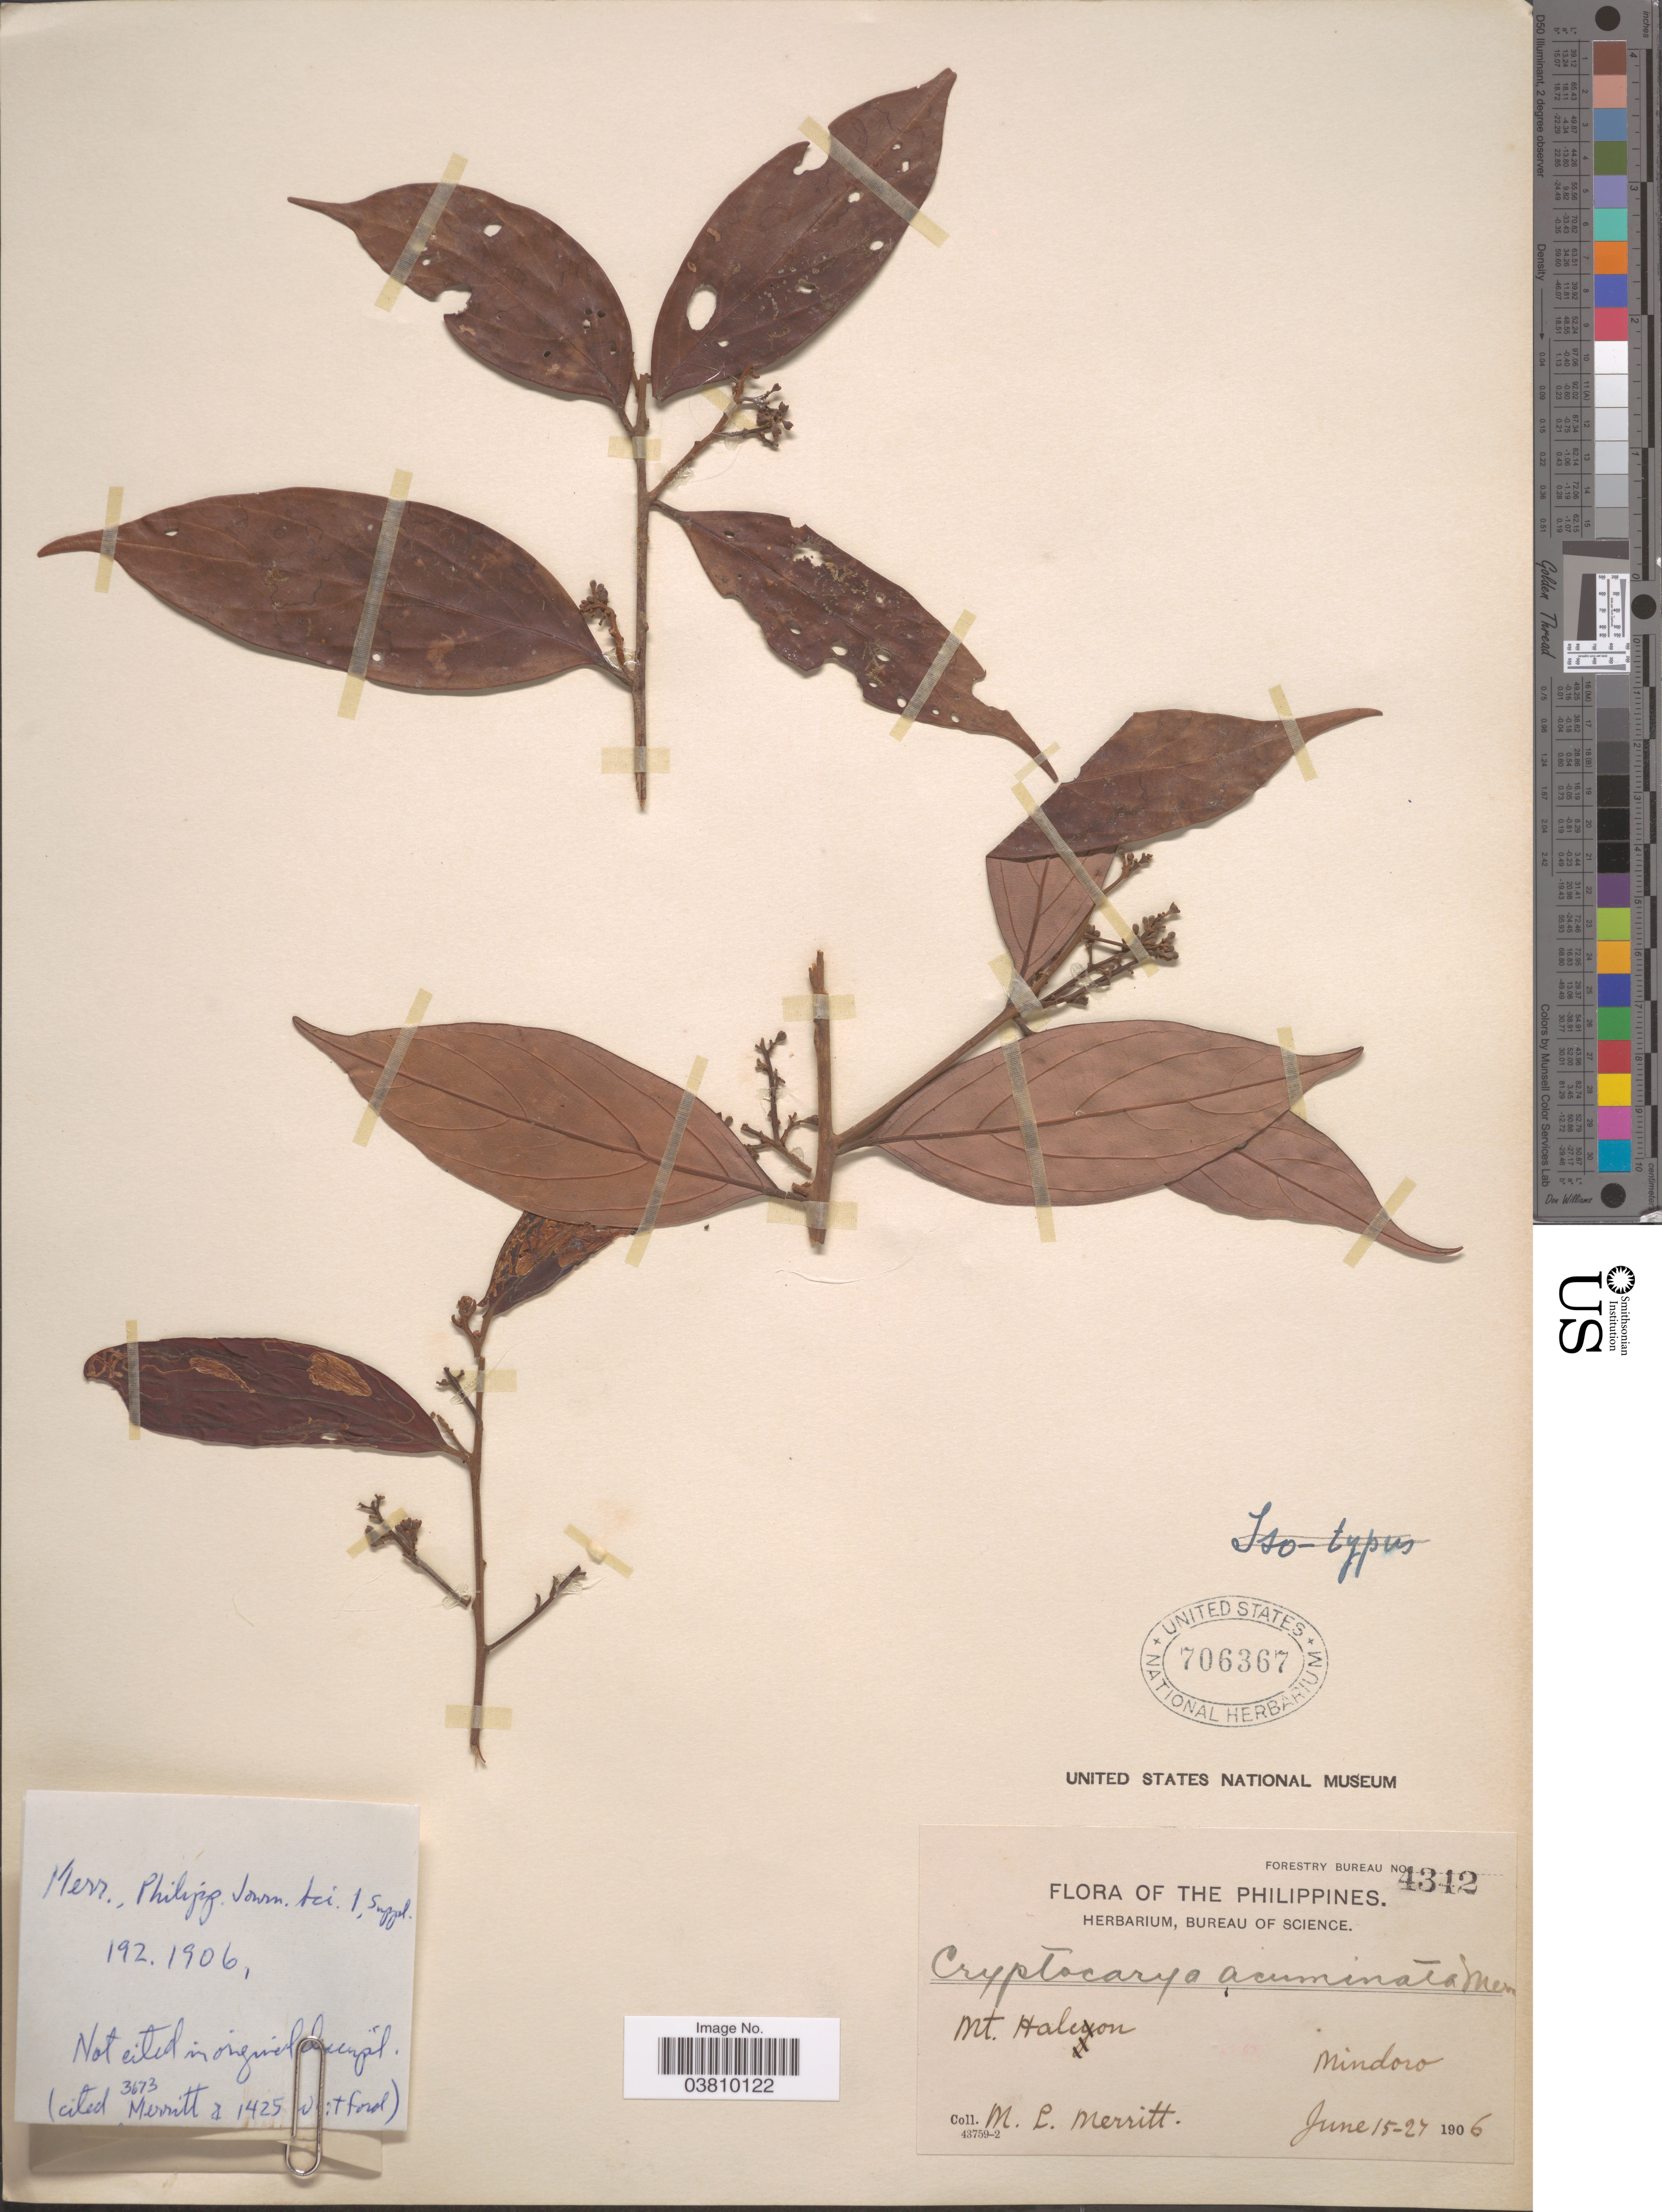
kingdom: Plantae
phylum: Tracheophyta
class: Magnoliopsida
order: Laurales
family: Lauraceae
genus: Cryptocarya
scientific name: Cryptocarya acuminata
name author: Merr.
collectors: M. L. Merritt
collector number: Forestry Bureau 4342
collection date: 1906-06-15/1906-06-27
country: Philippines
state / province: Mimaropa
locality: Mt. Haleon, Mindoro.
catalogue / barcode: US 706367